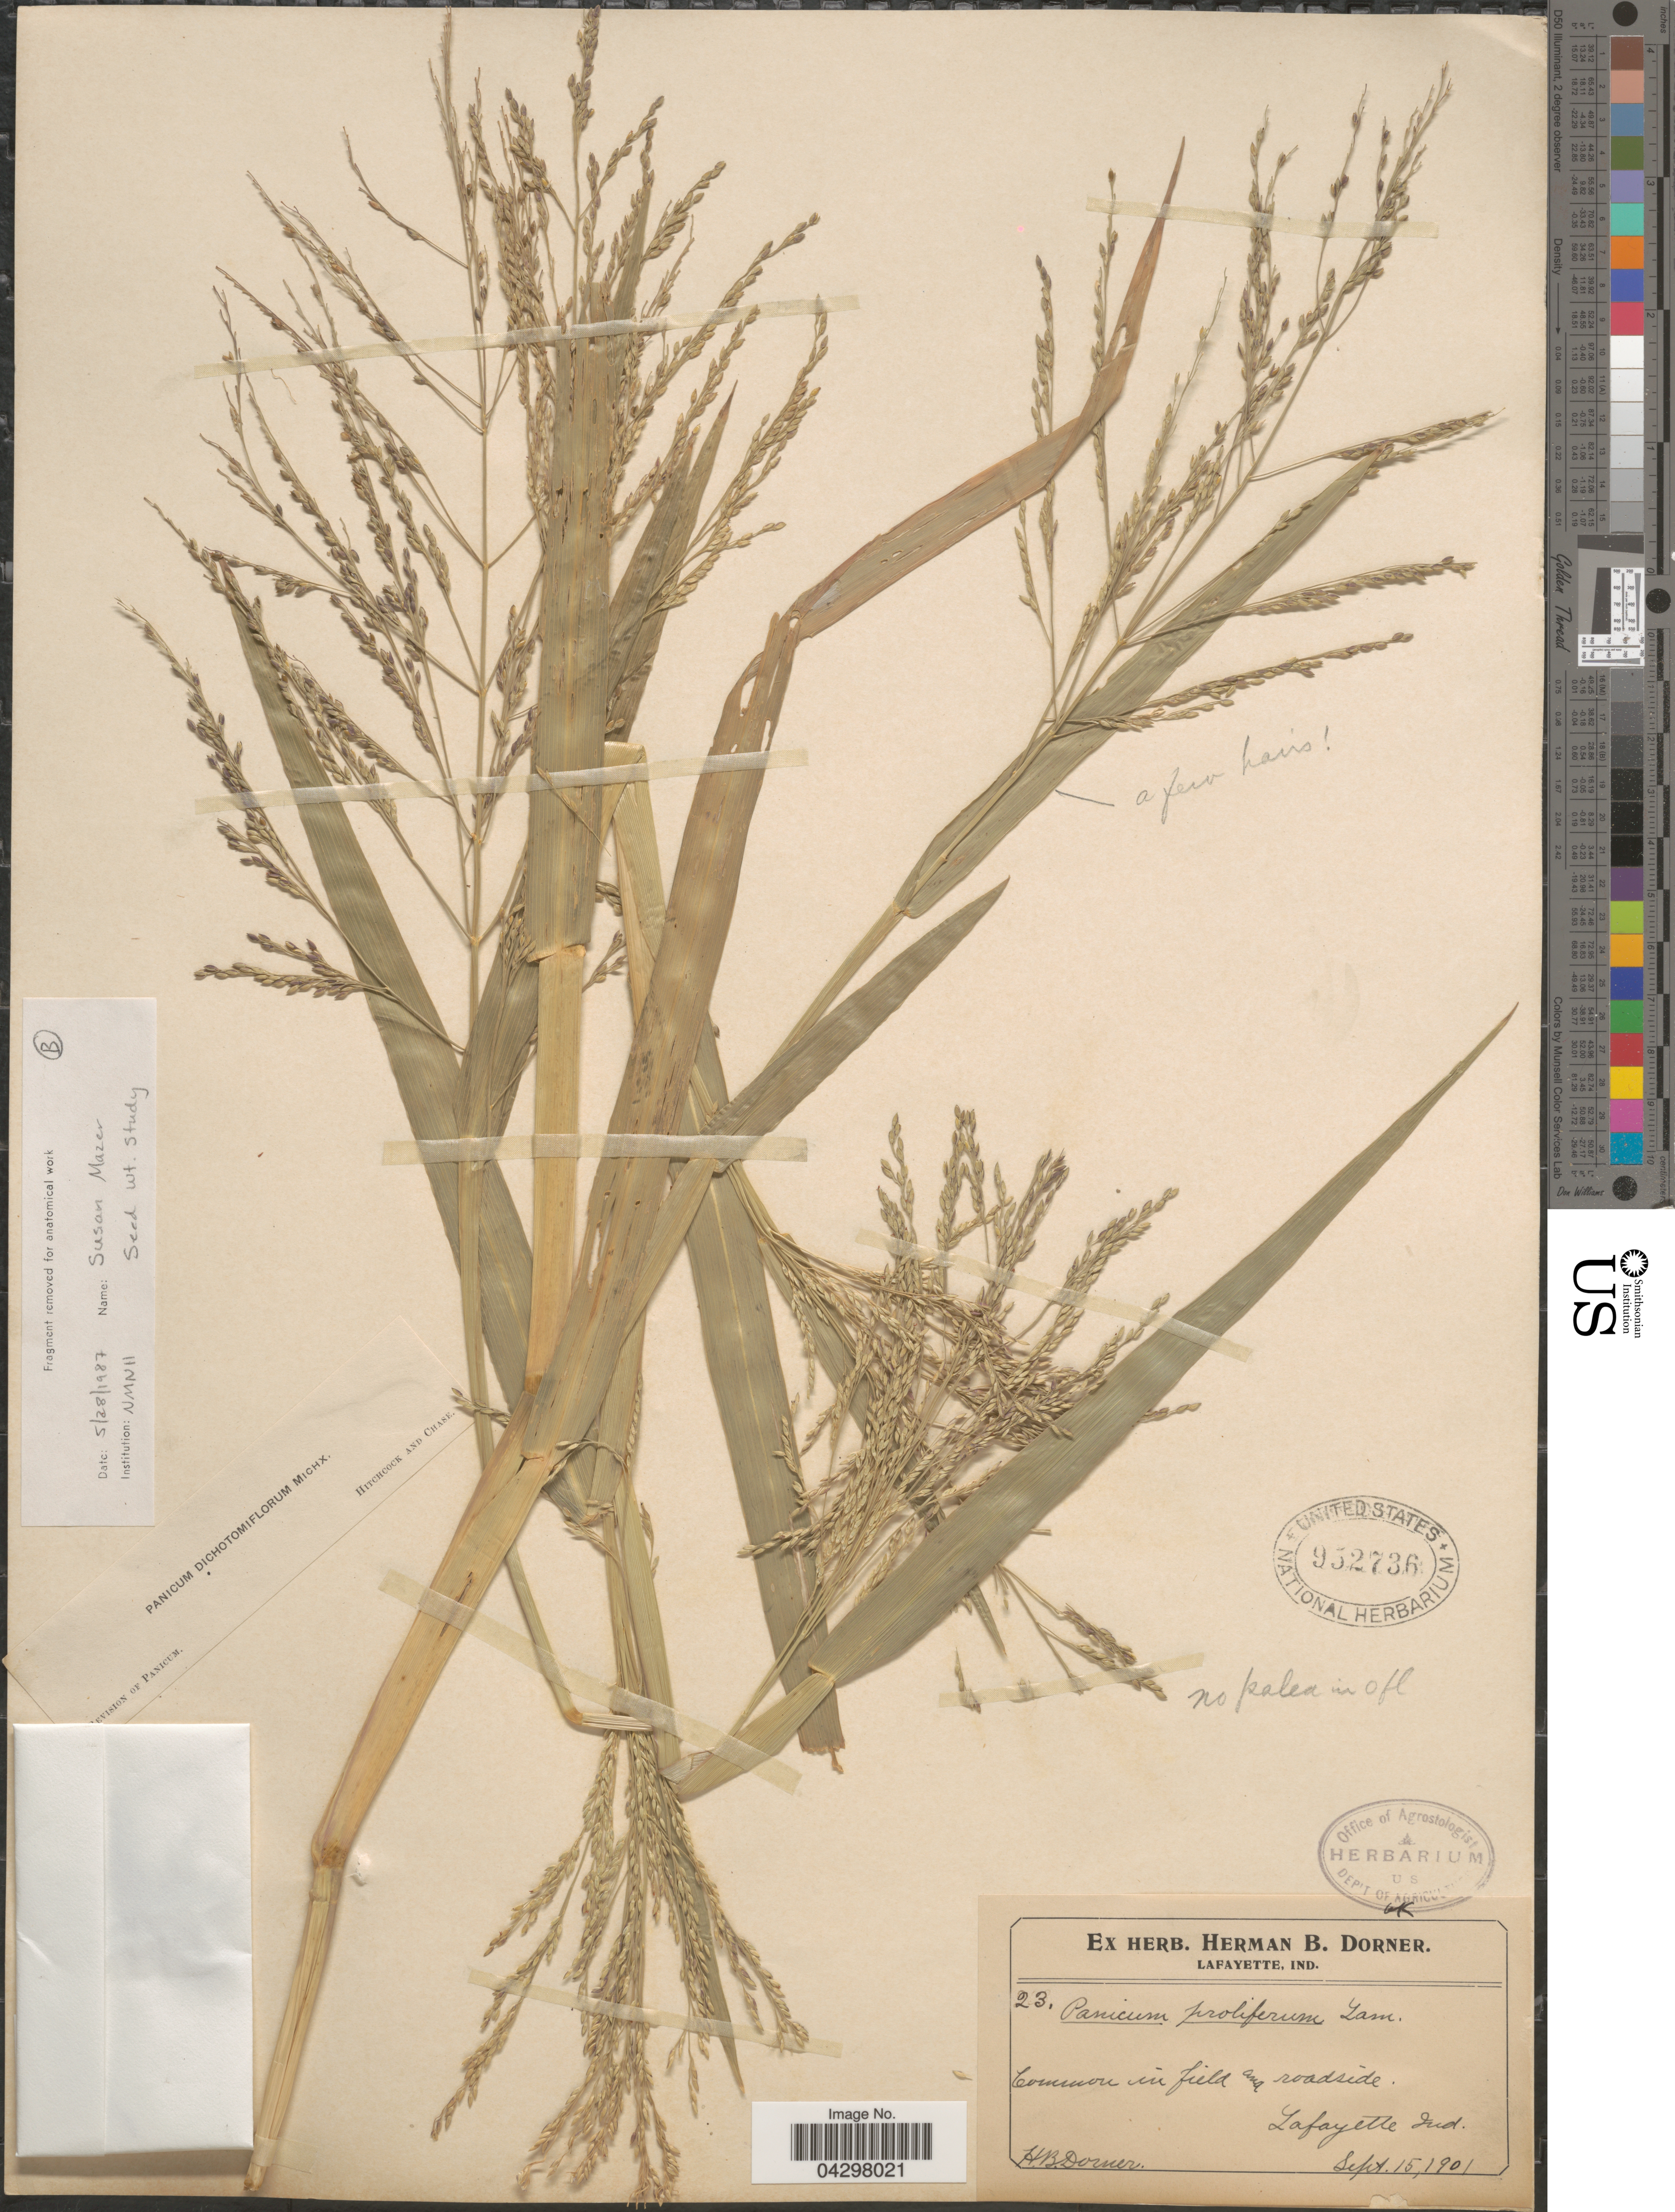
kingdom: Plantae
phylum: Tracheophyta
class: Liliopsida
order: Poales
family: Poaceae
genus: Panicum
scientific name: Panicum dichotomiflorum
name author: Michx.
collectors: H. Dorner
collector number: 23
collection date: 1901-09-15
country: United States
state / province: Indiana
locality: Lafayette.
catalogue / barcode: US 952736